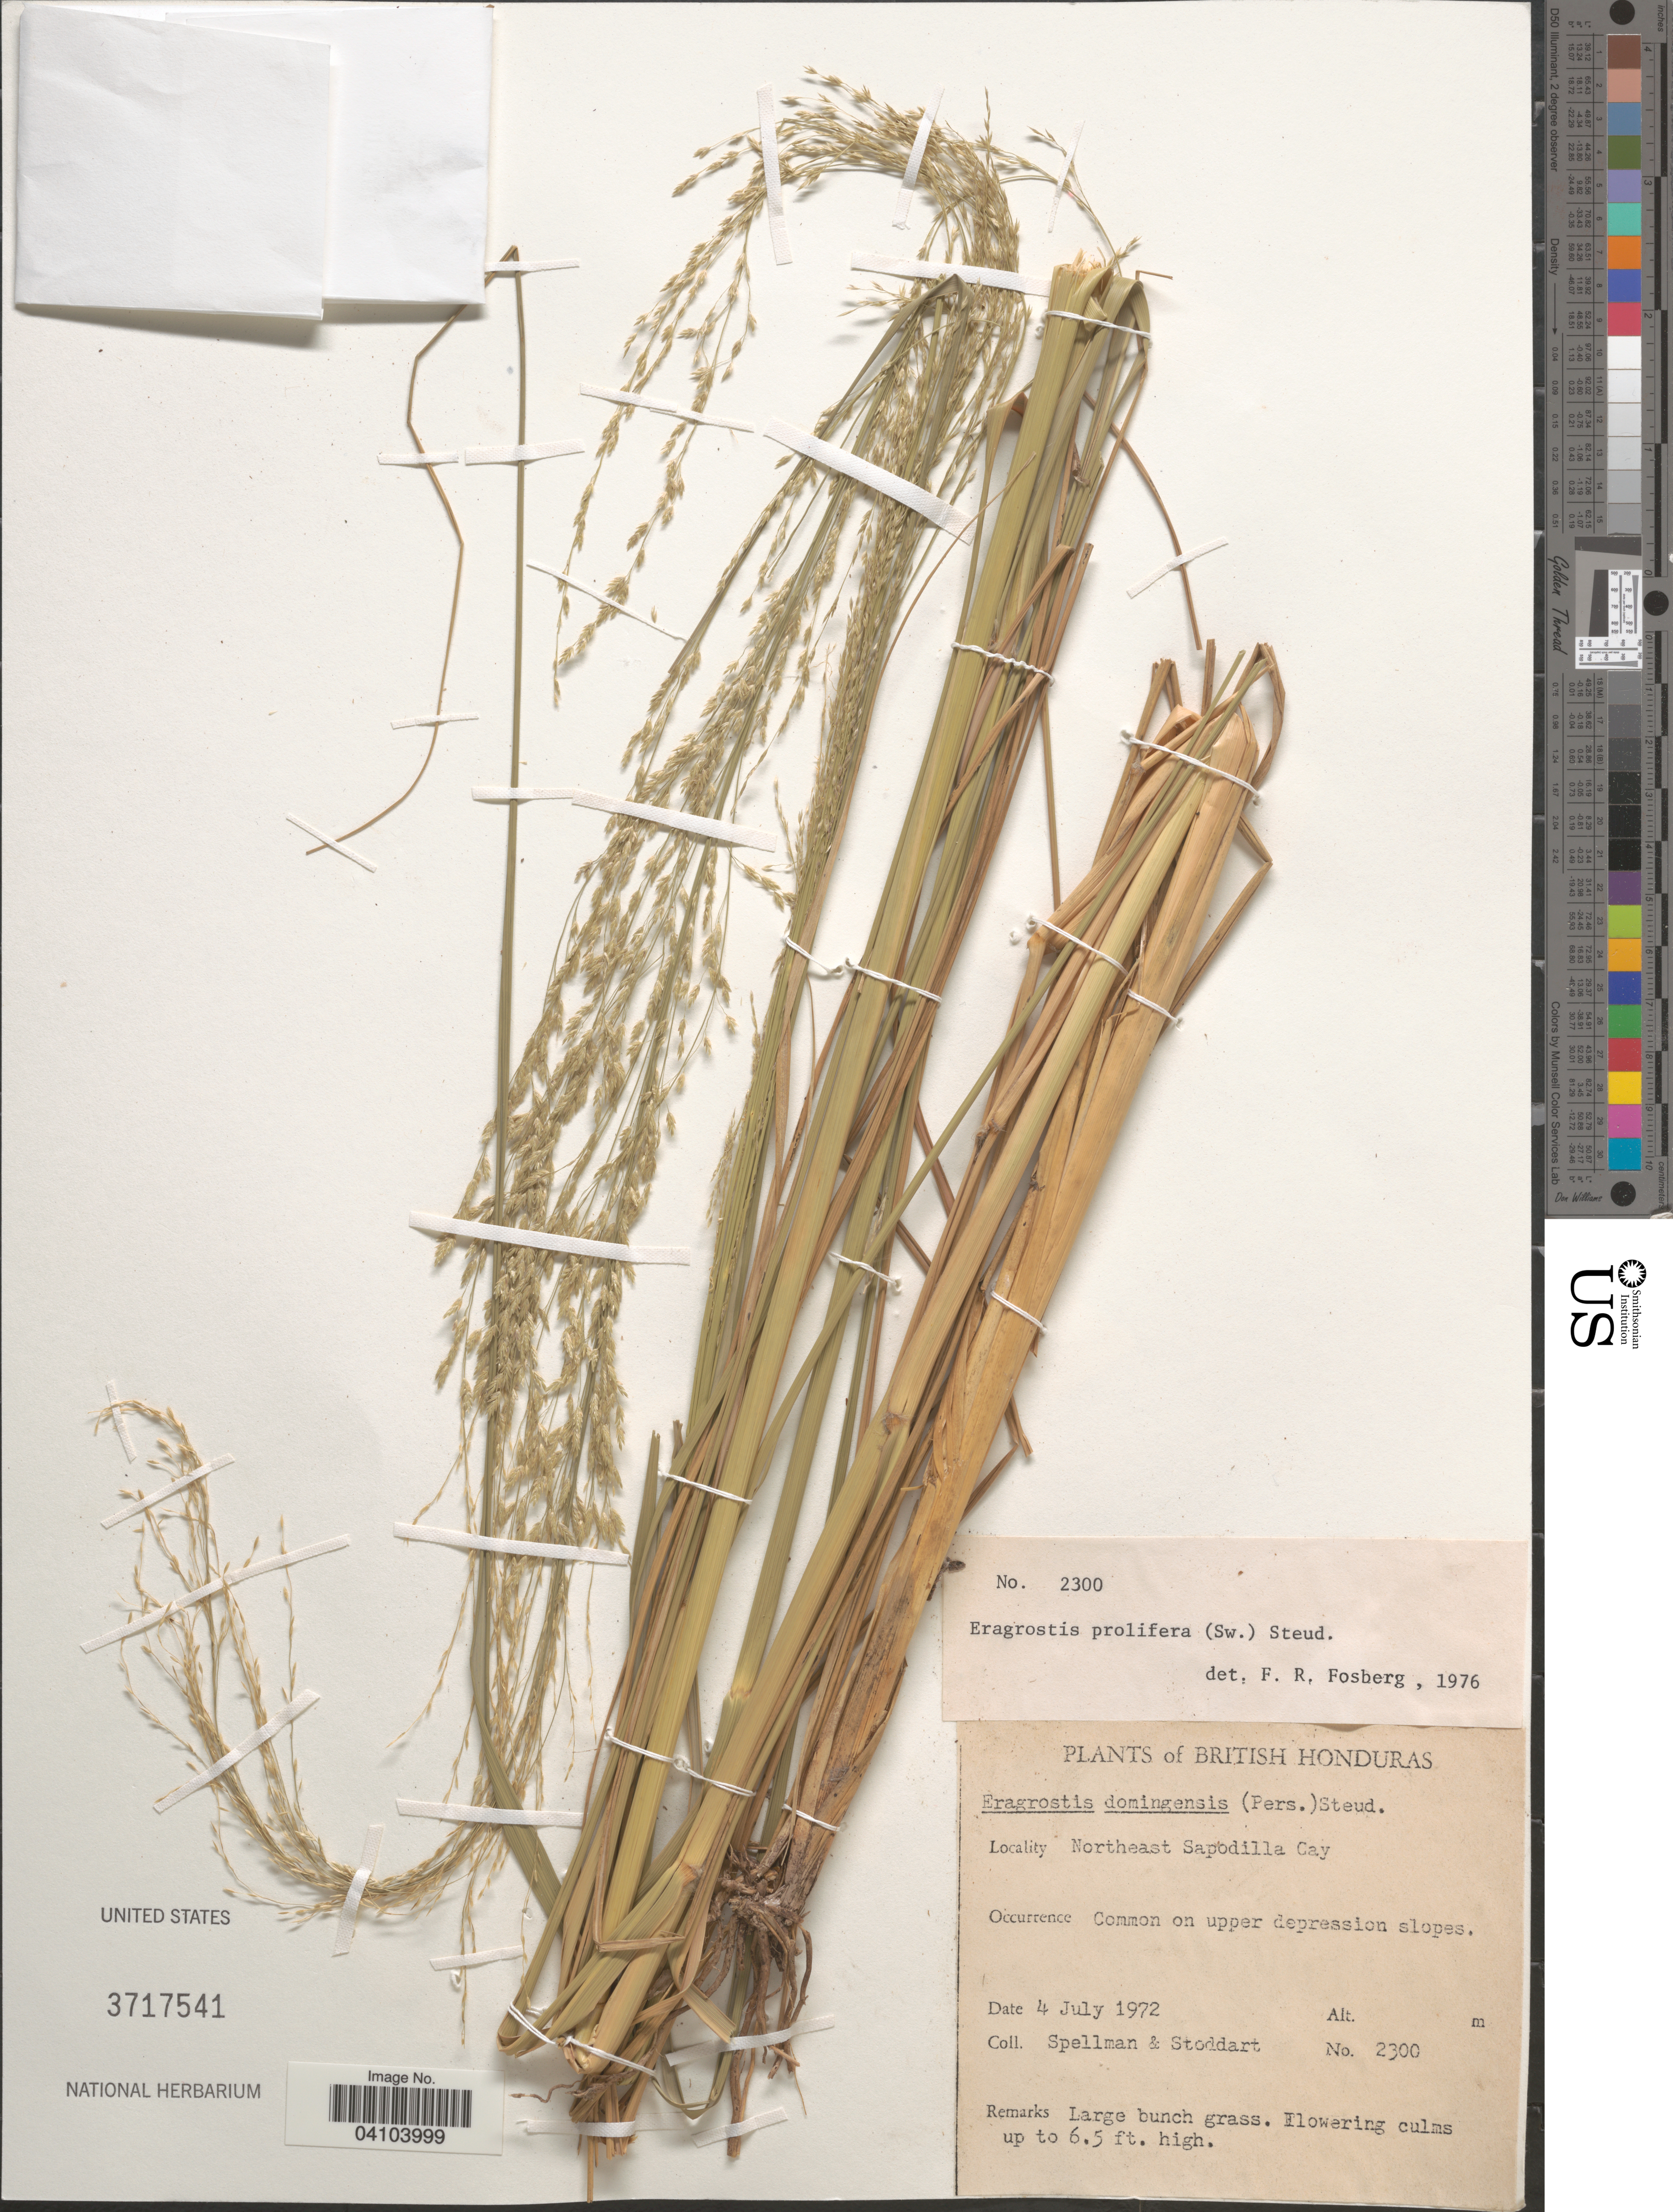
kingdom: Plantae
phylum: Tracheophyta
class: Liliopsida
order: Poales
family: Poaceae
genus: Eragrostis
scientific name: Eragrostis prolifera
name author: (Sw.) Steud.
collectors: Spellman, -- & -. Stoddart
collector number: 2300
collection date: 1972-07-04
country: Belize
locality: British Honduras. Northeast Sapodilla Cay.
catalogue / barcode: US 3717541